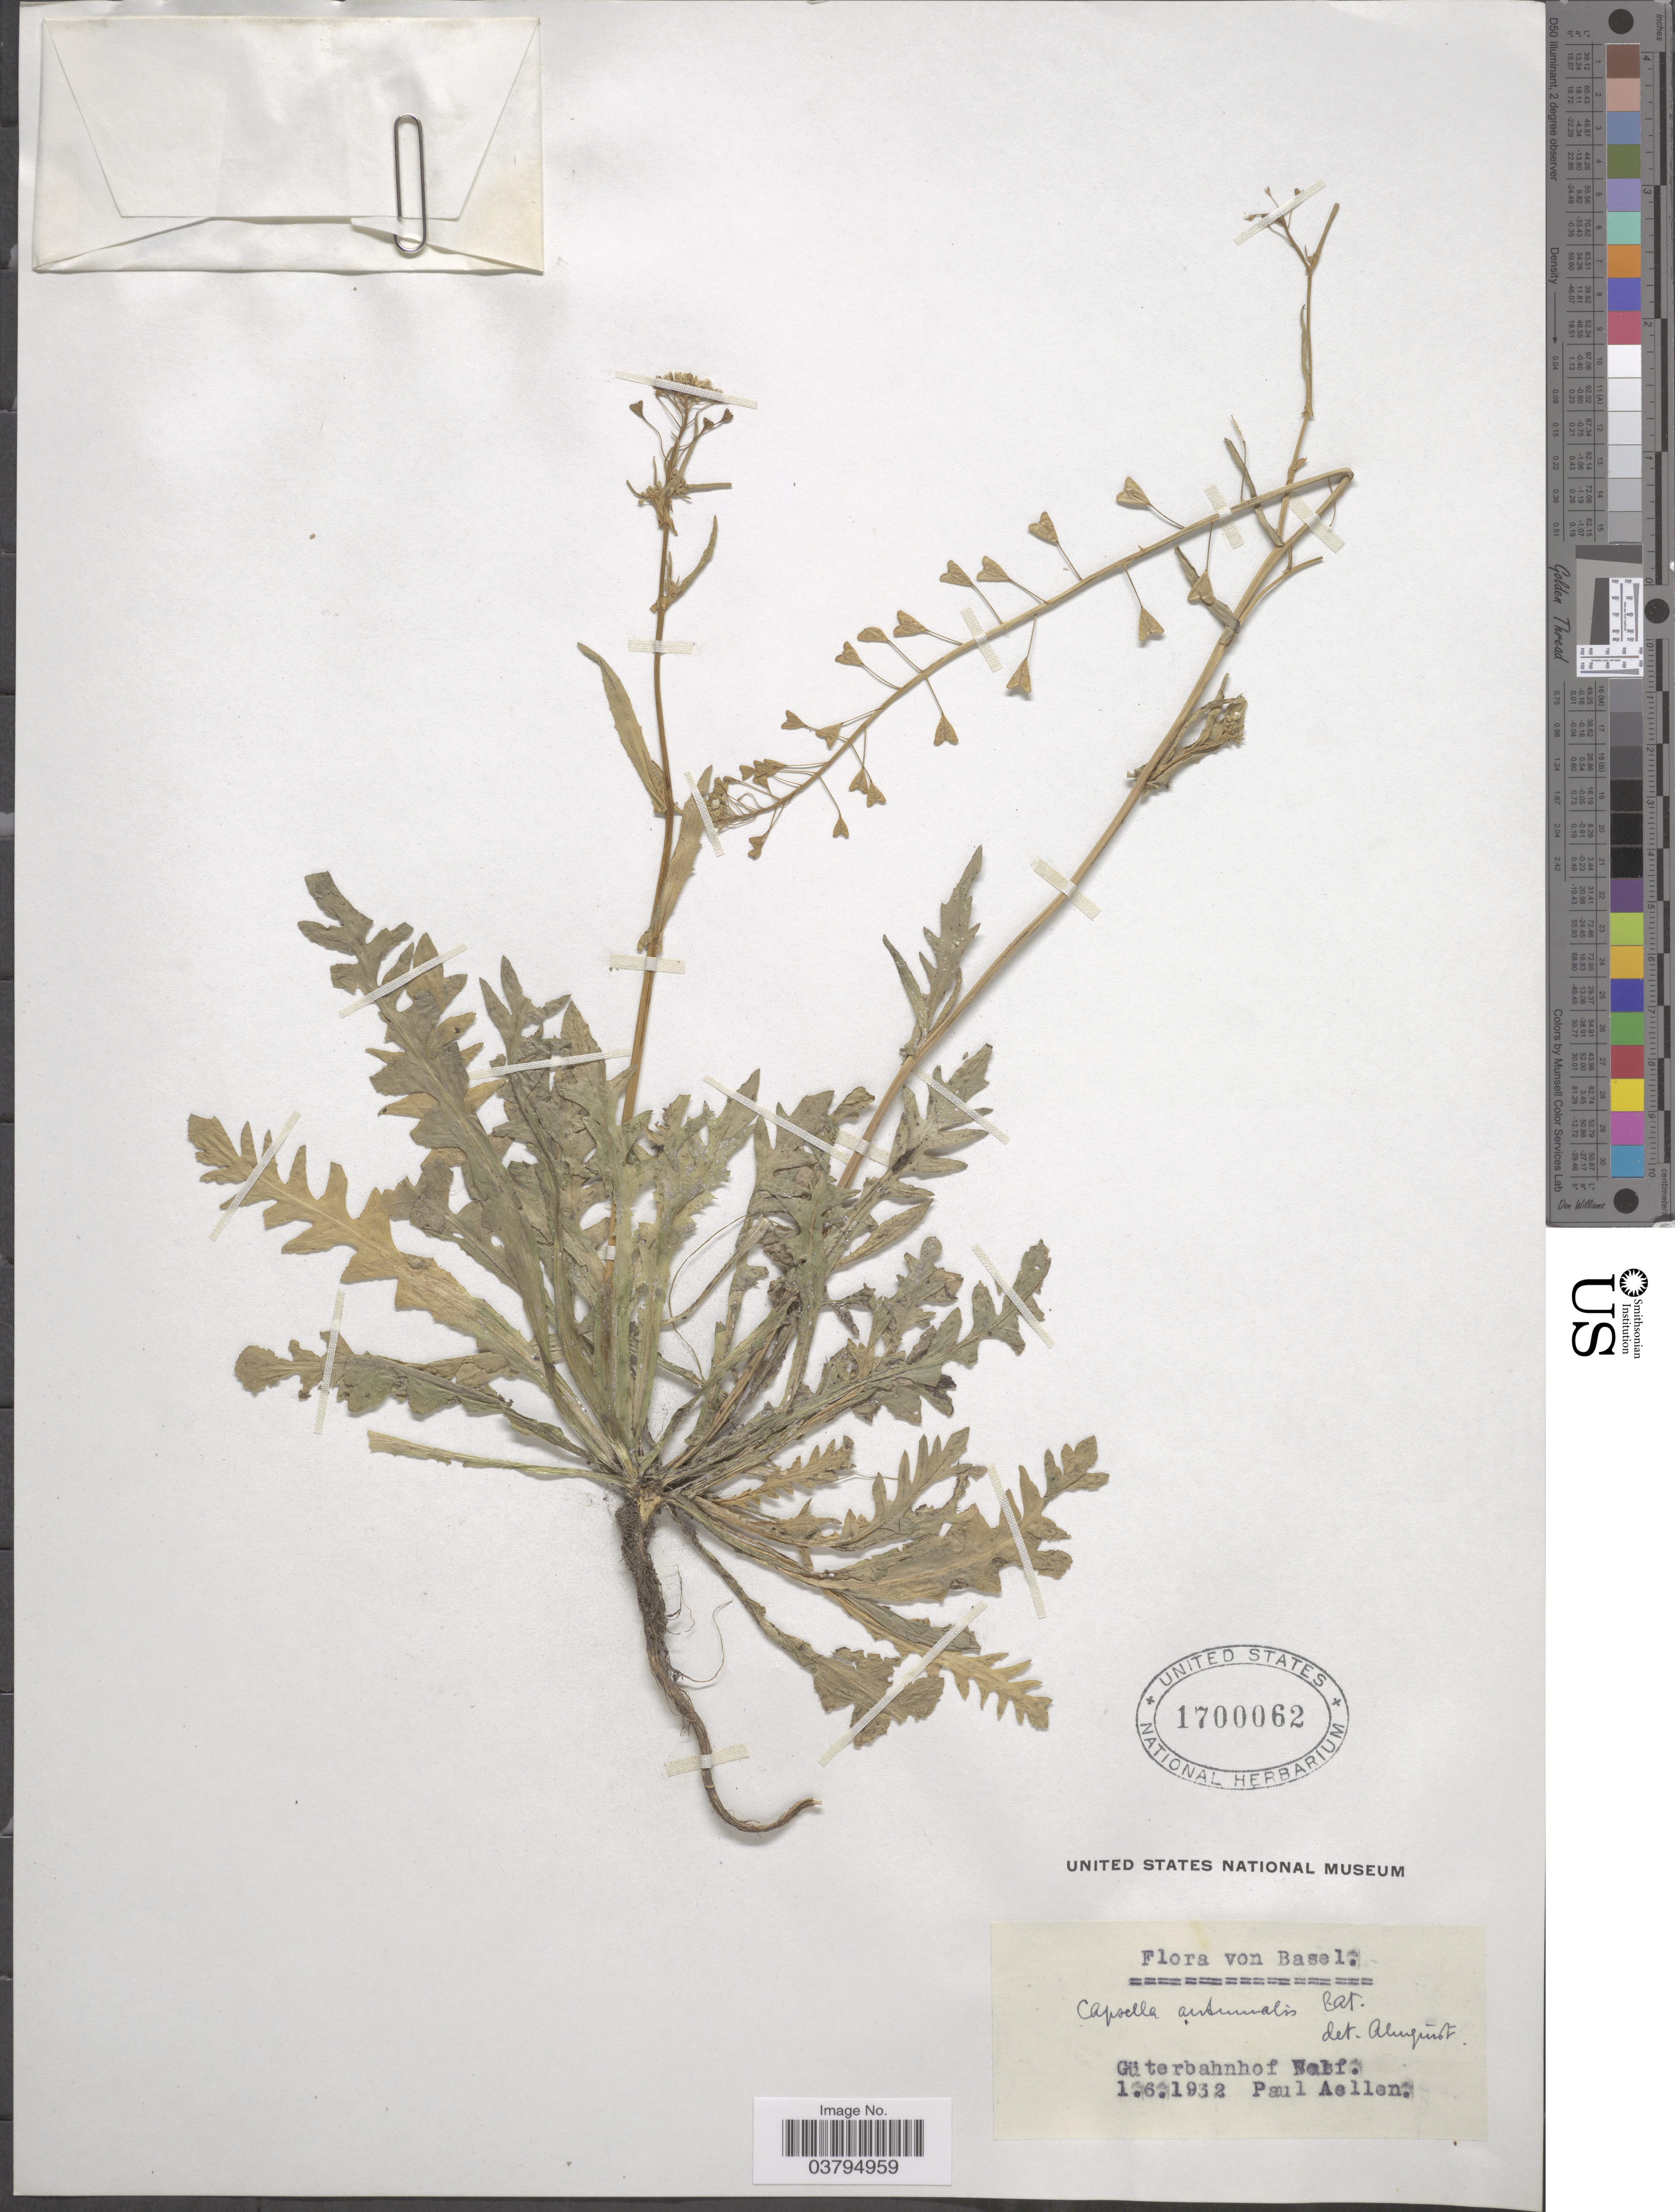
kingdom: Plantae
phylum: Tracheophyta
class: Magnoliopsida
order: Brassicales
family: Brassicaceae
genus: Capsella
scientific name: Capsella autumnalis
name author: (E.B. Almq.) E.B. Almq.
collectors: P. Aellen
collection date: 1932-06-01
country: Switzerland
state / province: Basel-Stadt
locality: Basel. Güterbahnhof Wolf.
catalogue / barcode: US 1700062